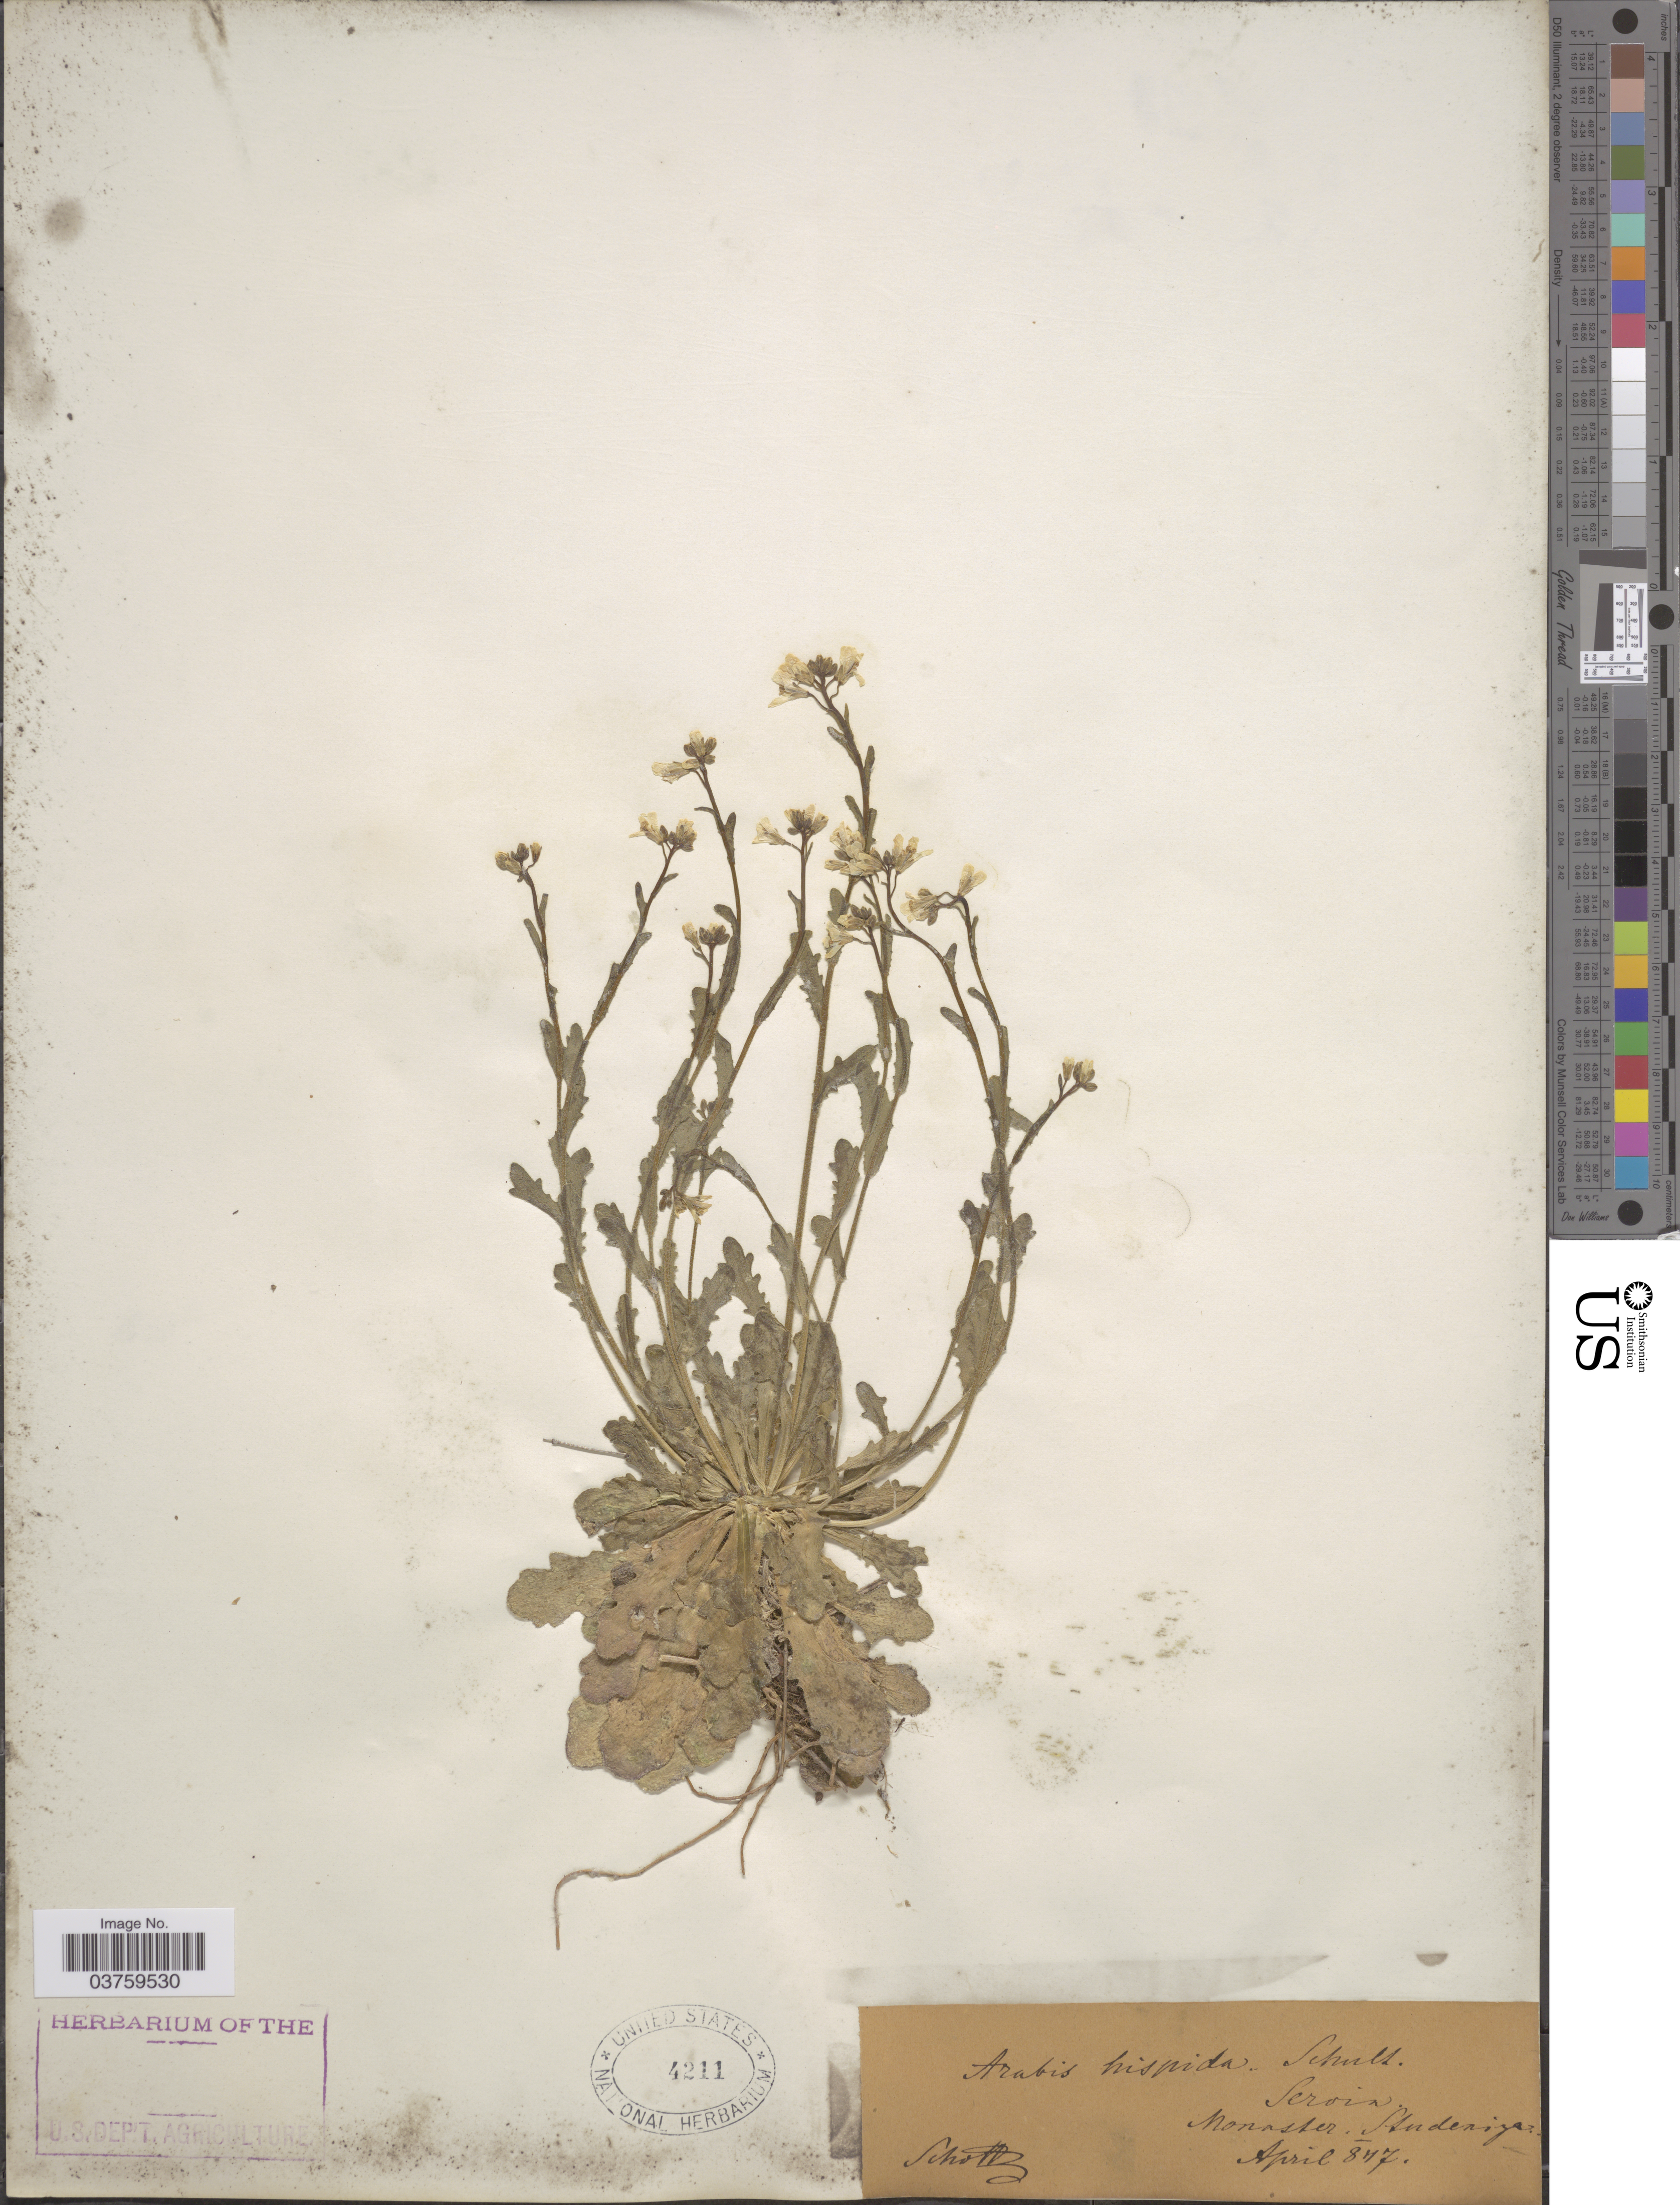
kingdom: Plantae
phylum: Tracheophyta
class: Magnoliopsida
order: Brassicales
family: Brassicaceae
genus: Arabis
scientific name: Arabis hispida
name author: Moench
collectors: -. Schottz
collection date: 1847-04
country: Serbia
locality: Servie. Monaster. Studenija.*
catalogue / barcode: US 4211